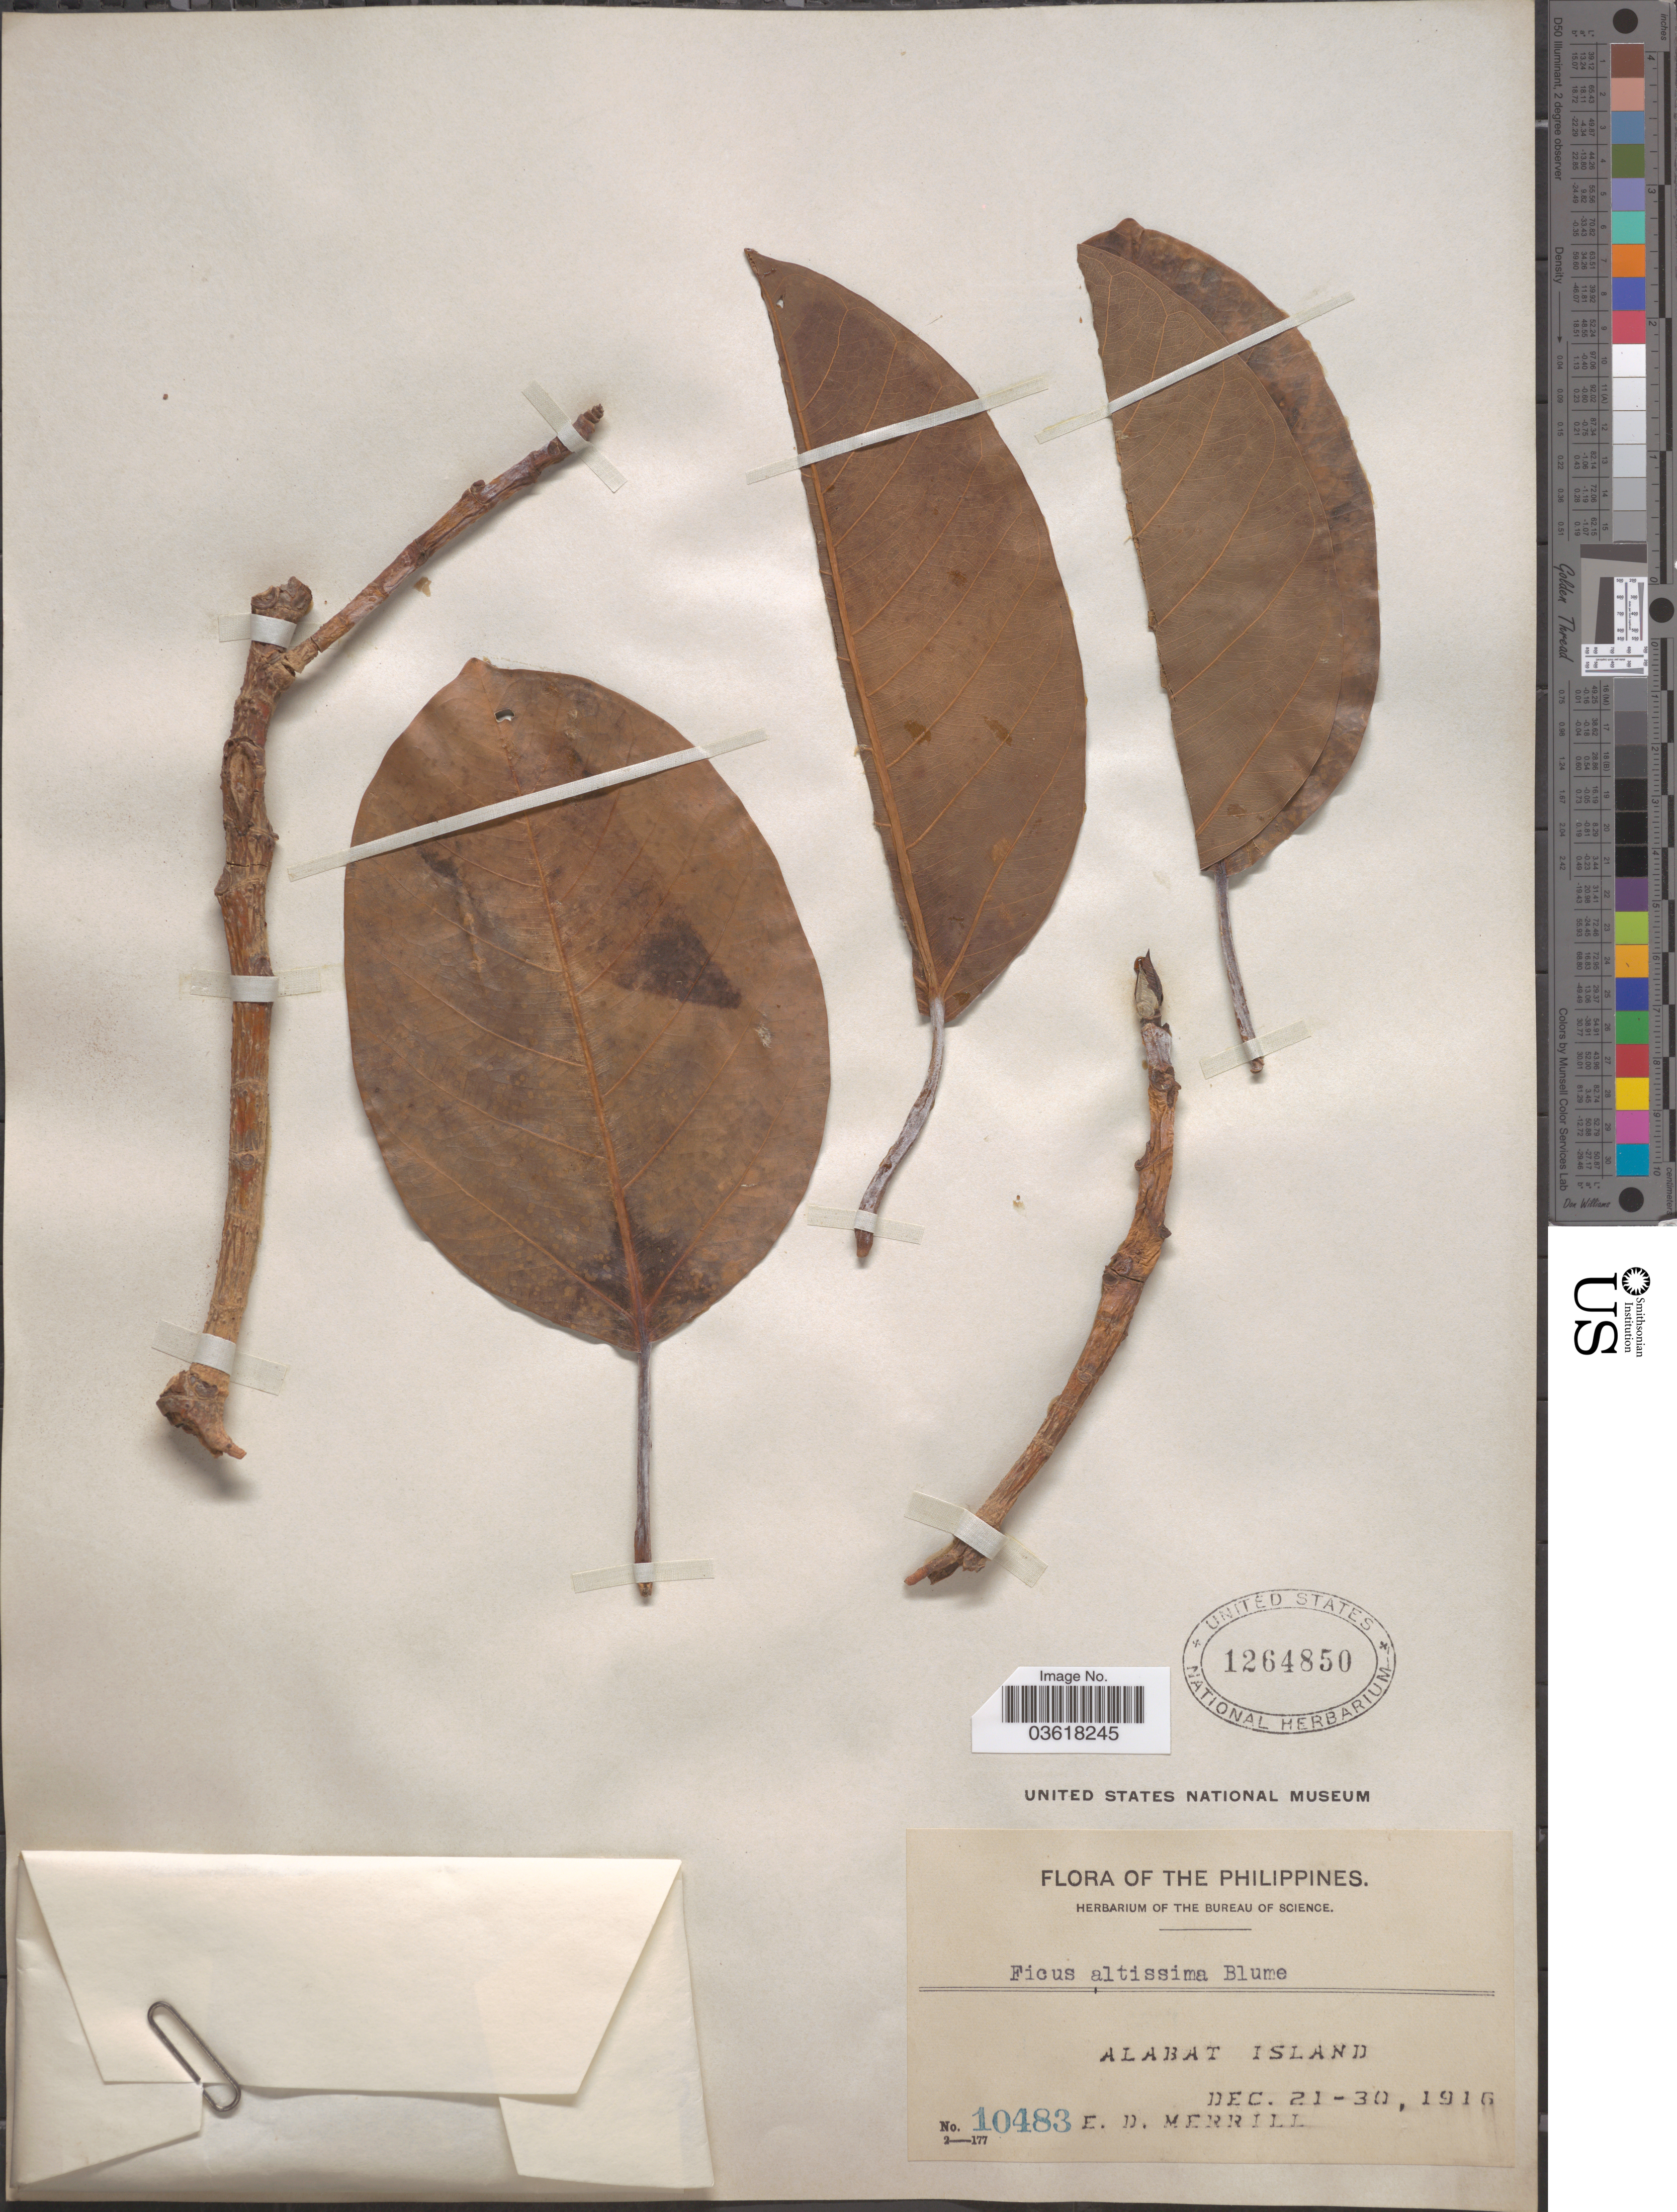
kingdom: Plantae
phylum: Tracheophyta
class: Magnoliopsida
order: Rosales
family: Moraceae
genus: Ficus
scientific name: Ficus altissima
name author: Blume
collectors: E. D. Merrill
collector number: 10483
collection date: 1916-12-21/1916-12-30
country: Philippines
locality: Alabat Island.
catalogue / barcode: US 1264850